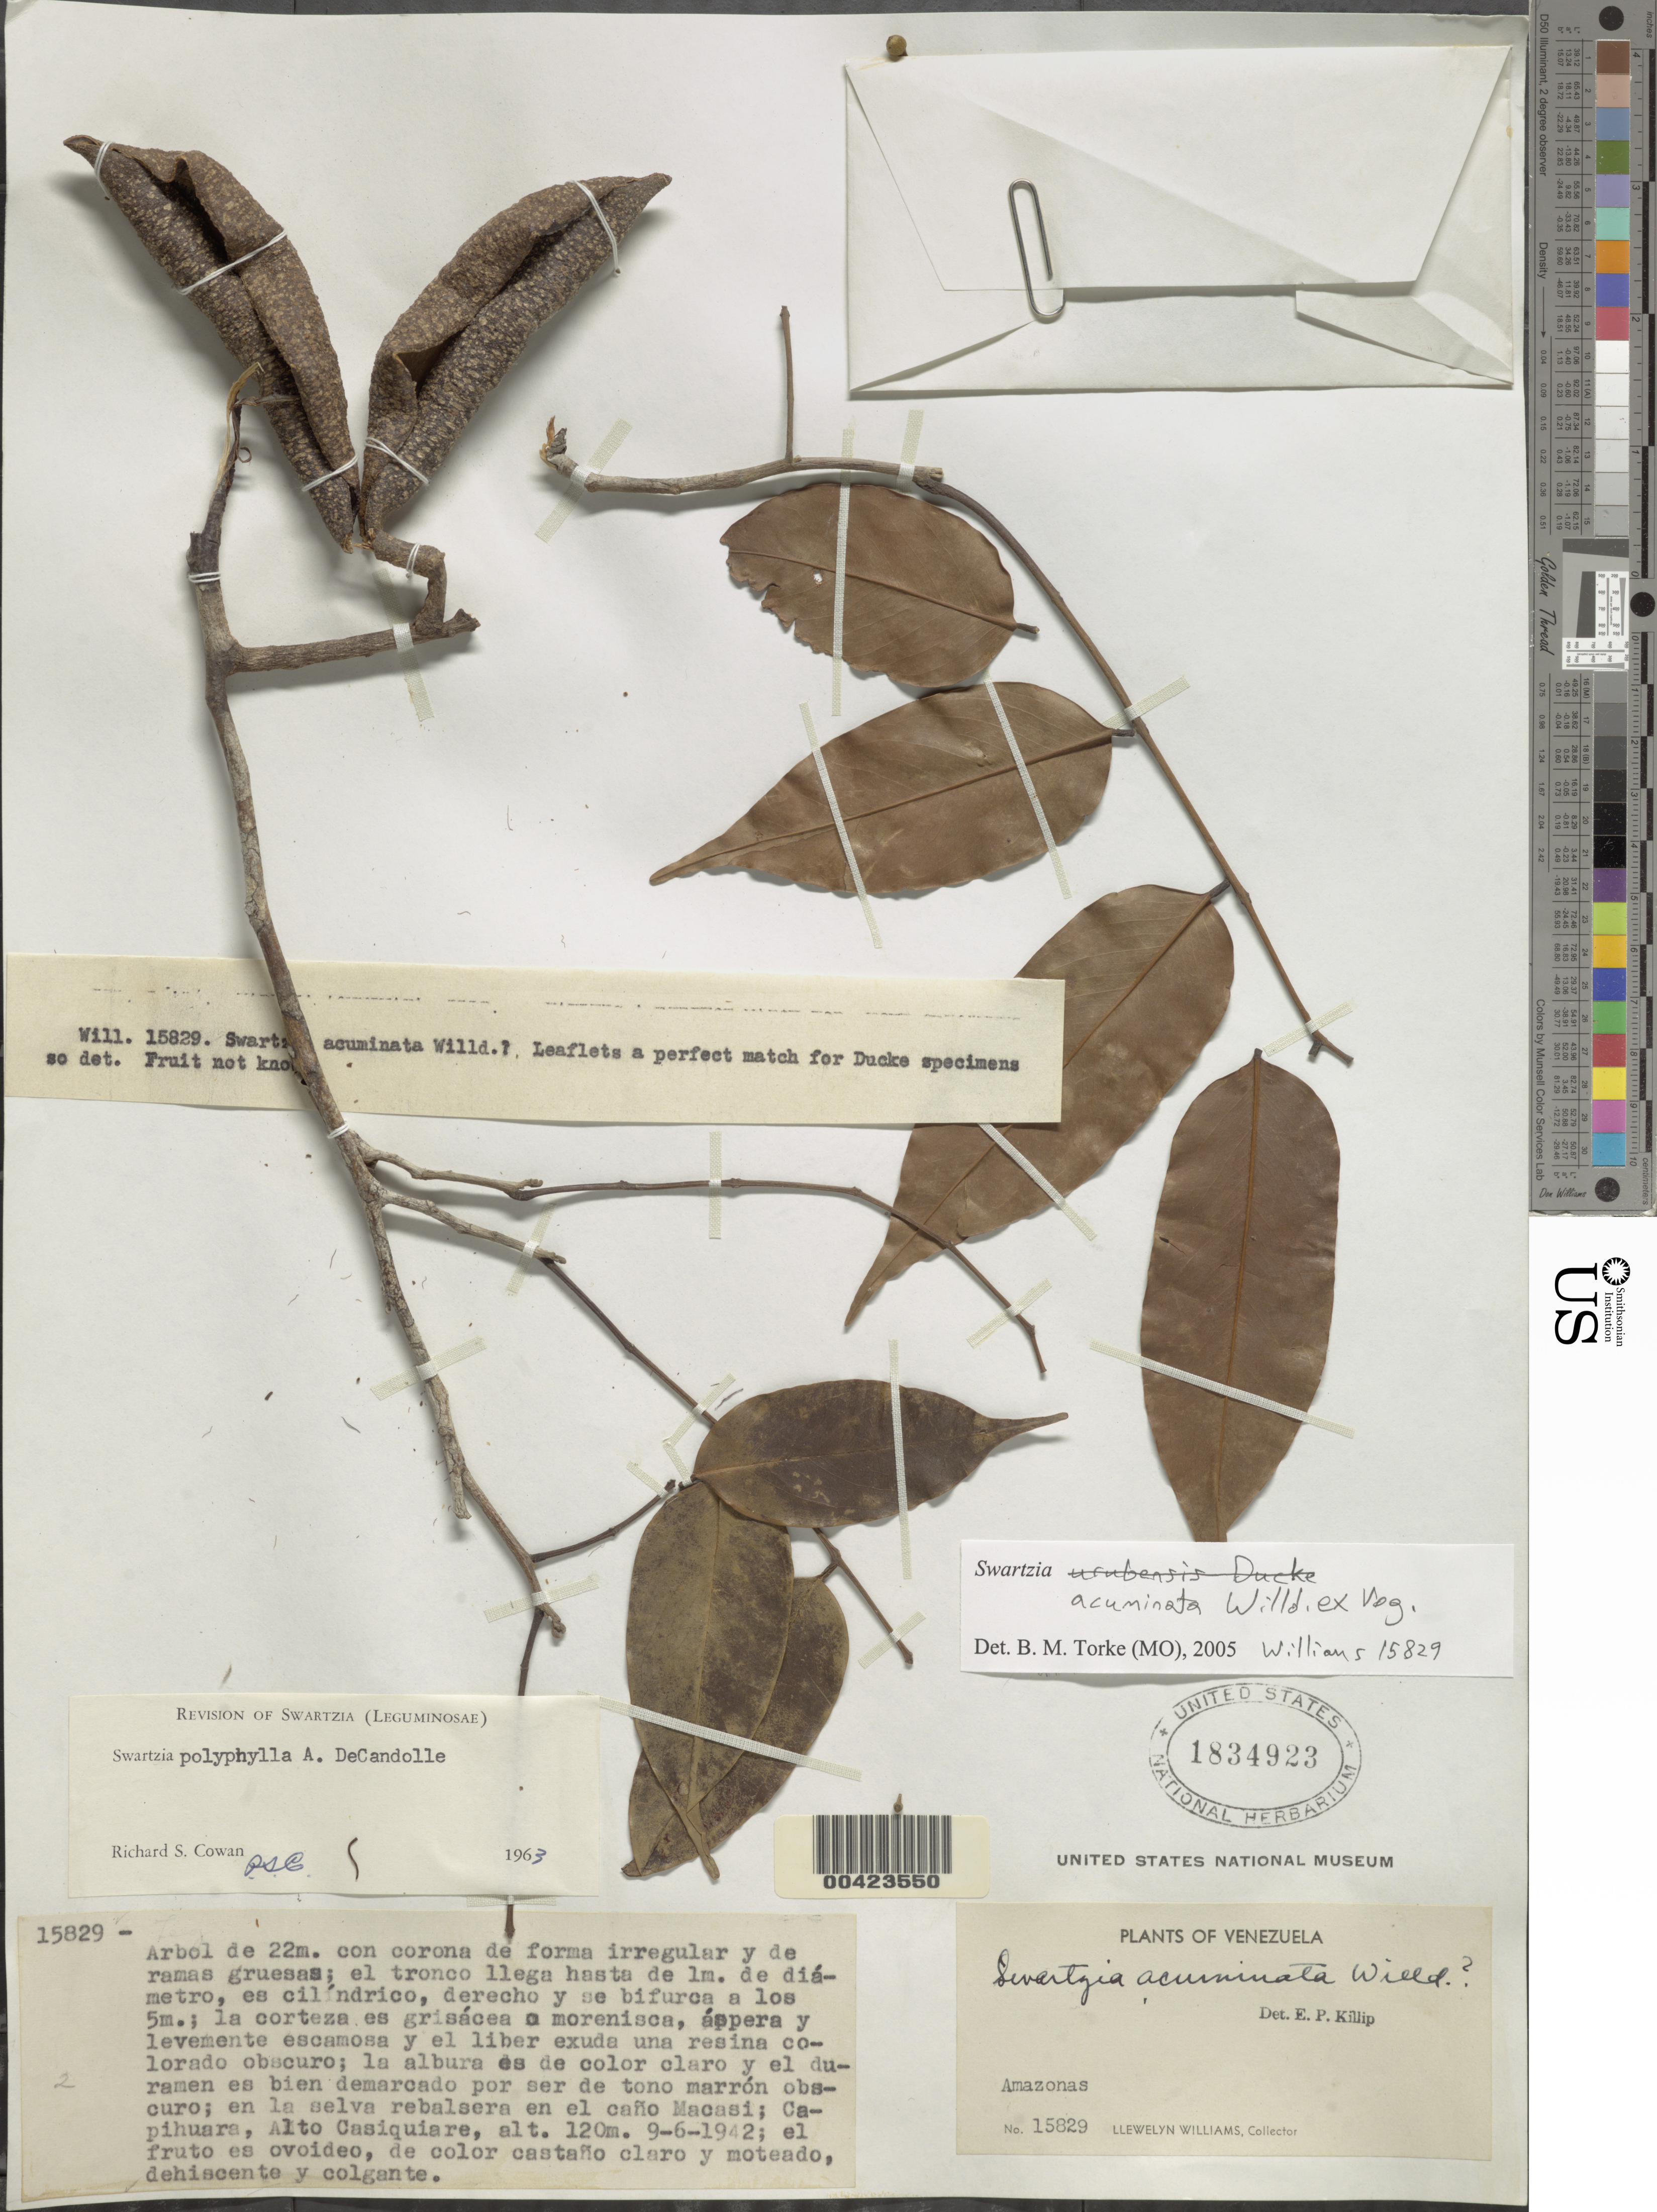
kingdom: Plantae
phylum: Tracheophyta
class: Magnoliopsida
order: Fabales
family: Fabaceae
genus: Swartzia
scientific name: Swartzia polyphylla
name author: DC.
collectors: Ll. Williams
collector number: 15829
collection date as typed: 09 Jun 1942 or 06 Sep 1942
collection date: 1942-06-09 or 1942-09-06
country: Venezuela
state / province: Amazonas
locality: Capihuara, alto casiquiare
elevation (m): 120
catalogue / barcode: US 1834923